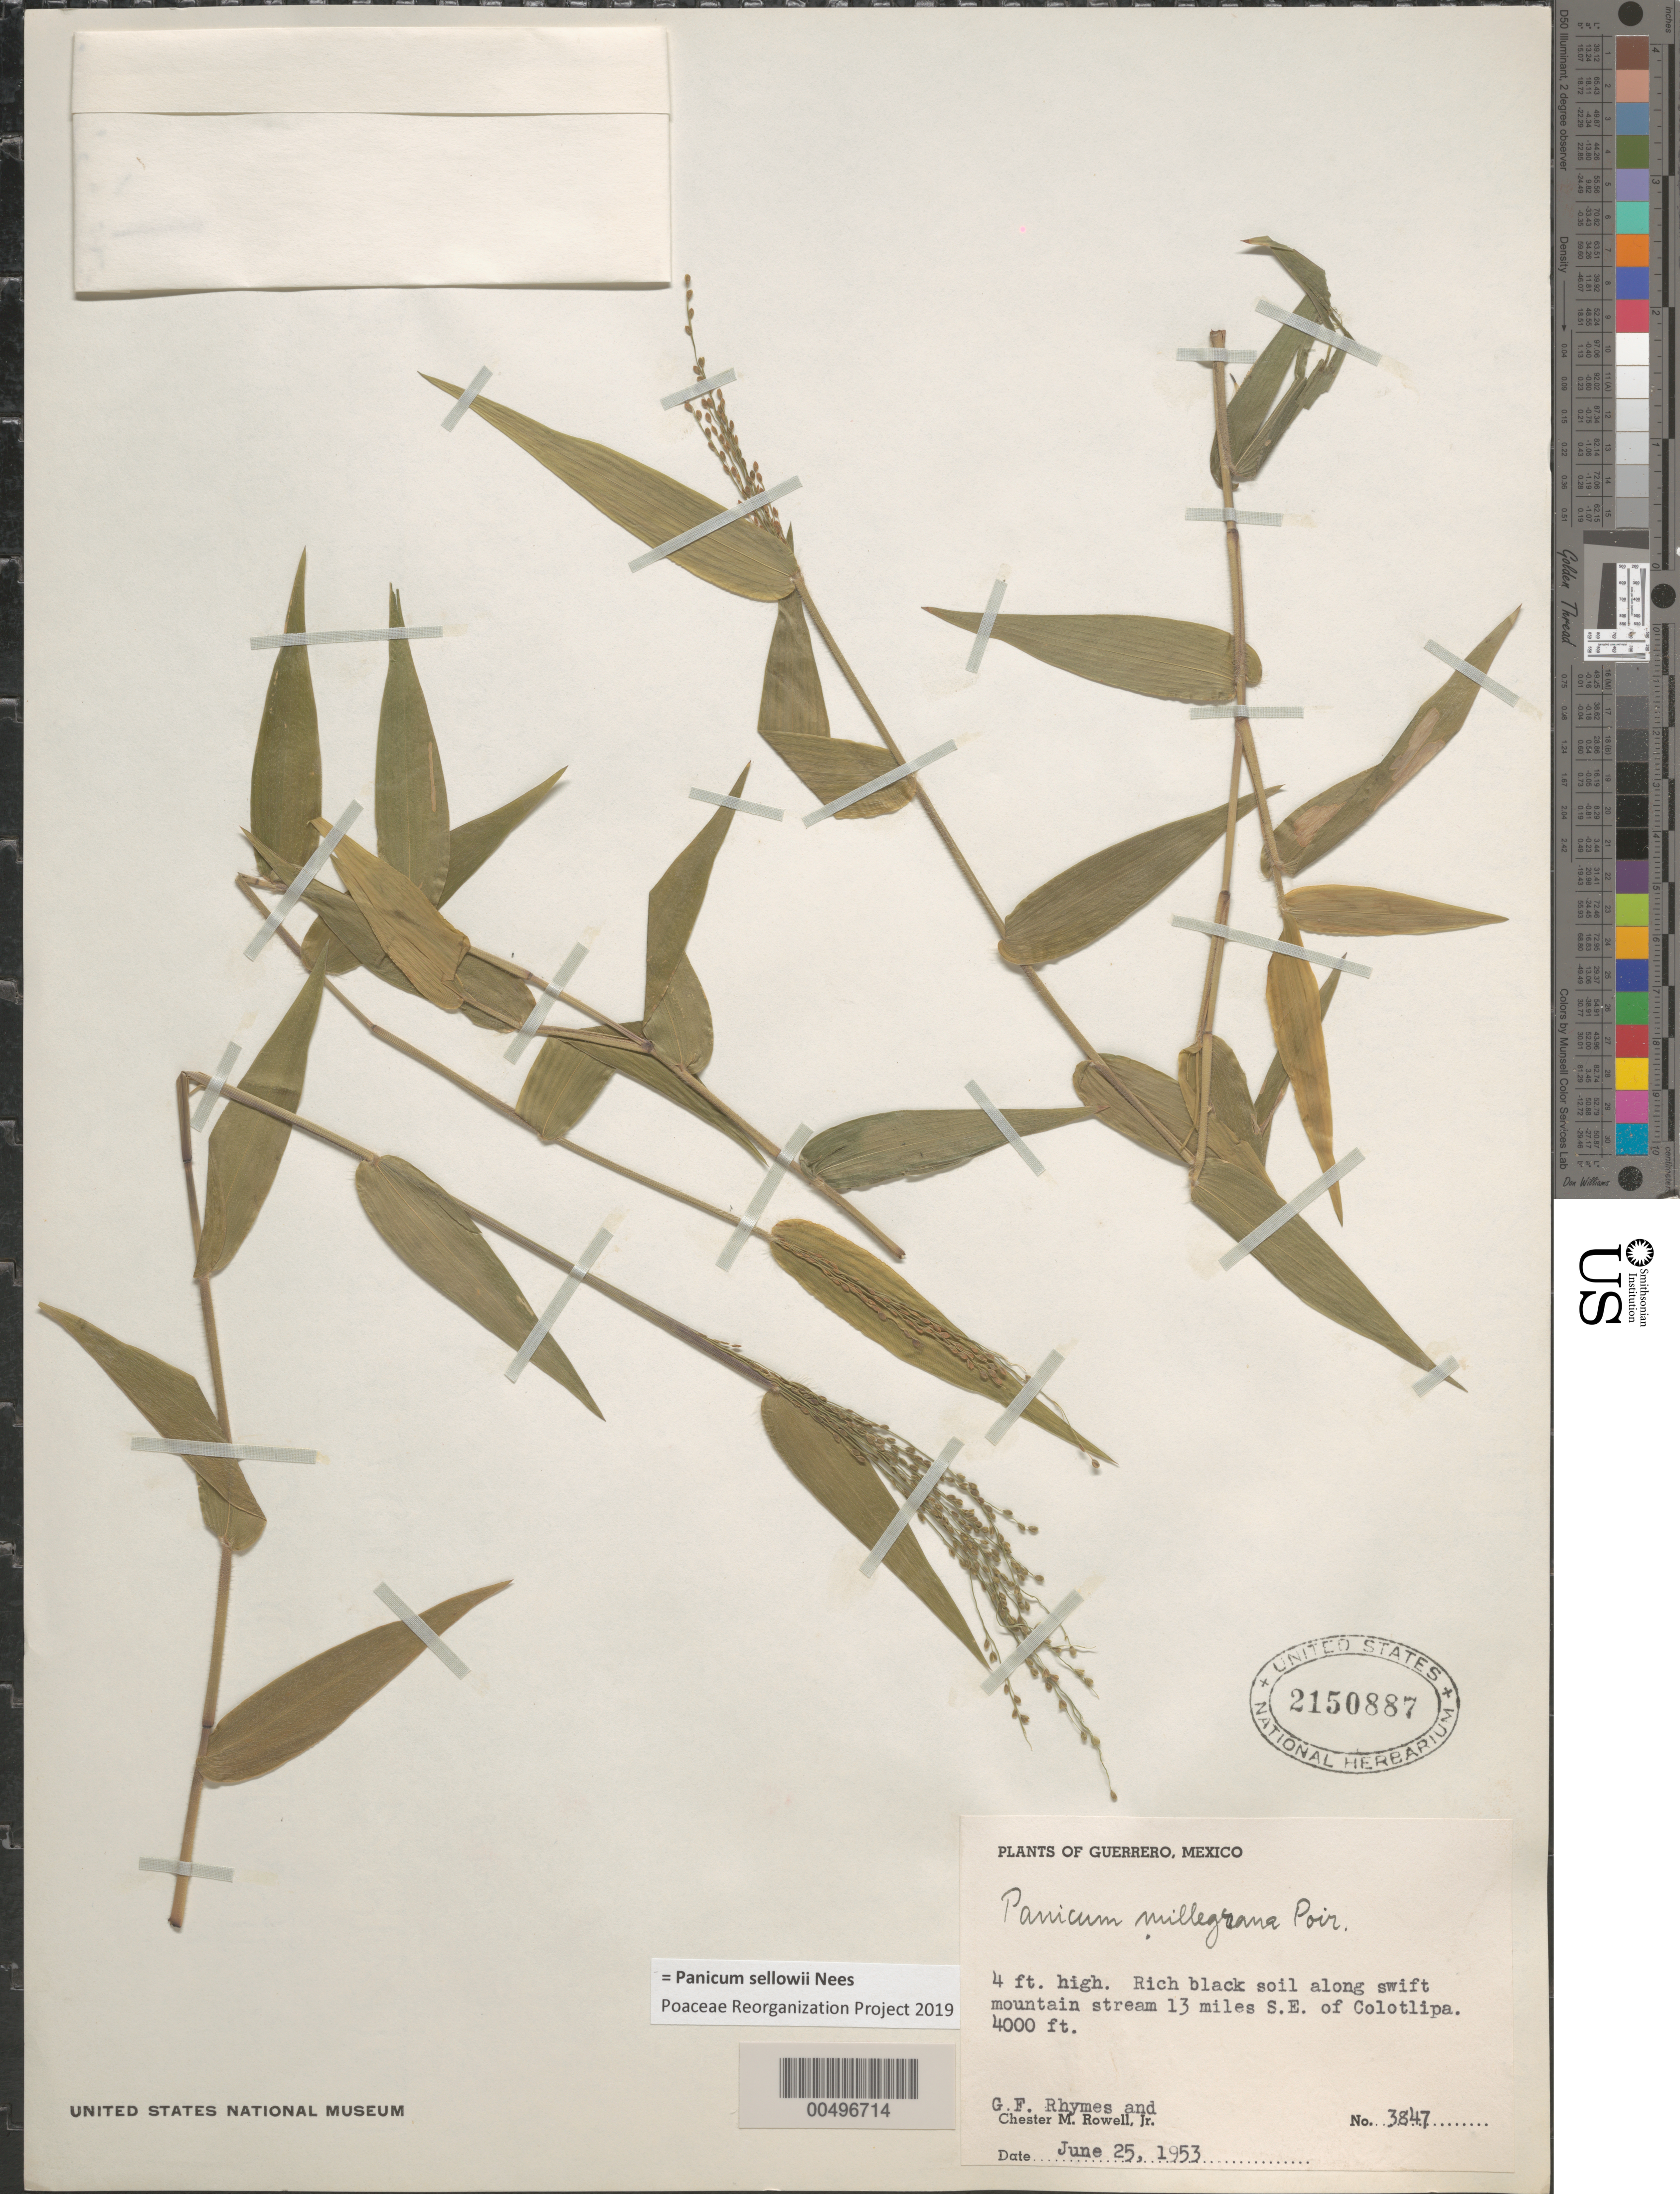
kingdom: Plantae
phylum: Tracheophyta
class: Liliopsida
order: Poales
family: Poaceae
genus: Panicum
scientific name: Panicum sellowii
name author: Nees in Mart.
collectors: G. Rhymes, C. M. Rowell & C. M.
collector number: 3847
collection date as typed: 25 Jun 1953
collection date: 1953-06-25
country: Mexico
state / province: Guerrero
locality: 13 mi SE of Colotlipa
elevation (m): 1219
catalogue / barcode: US 2150887